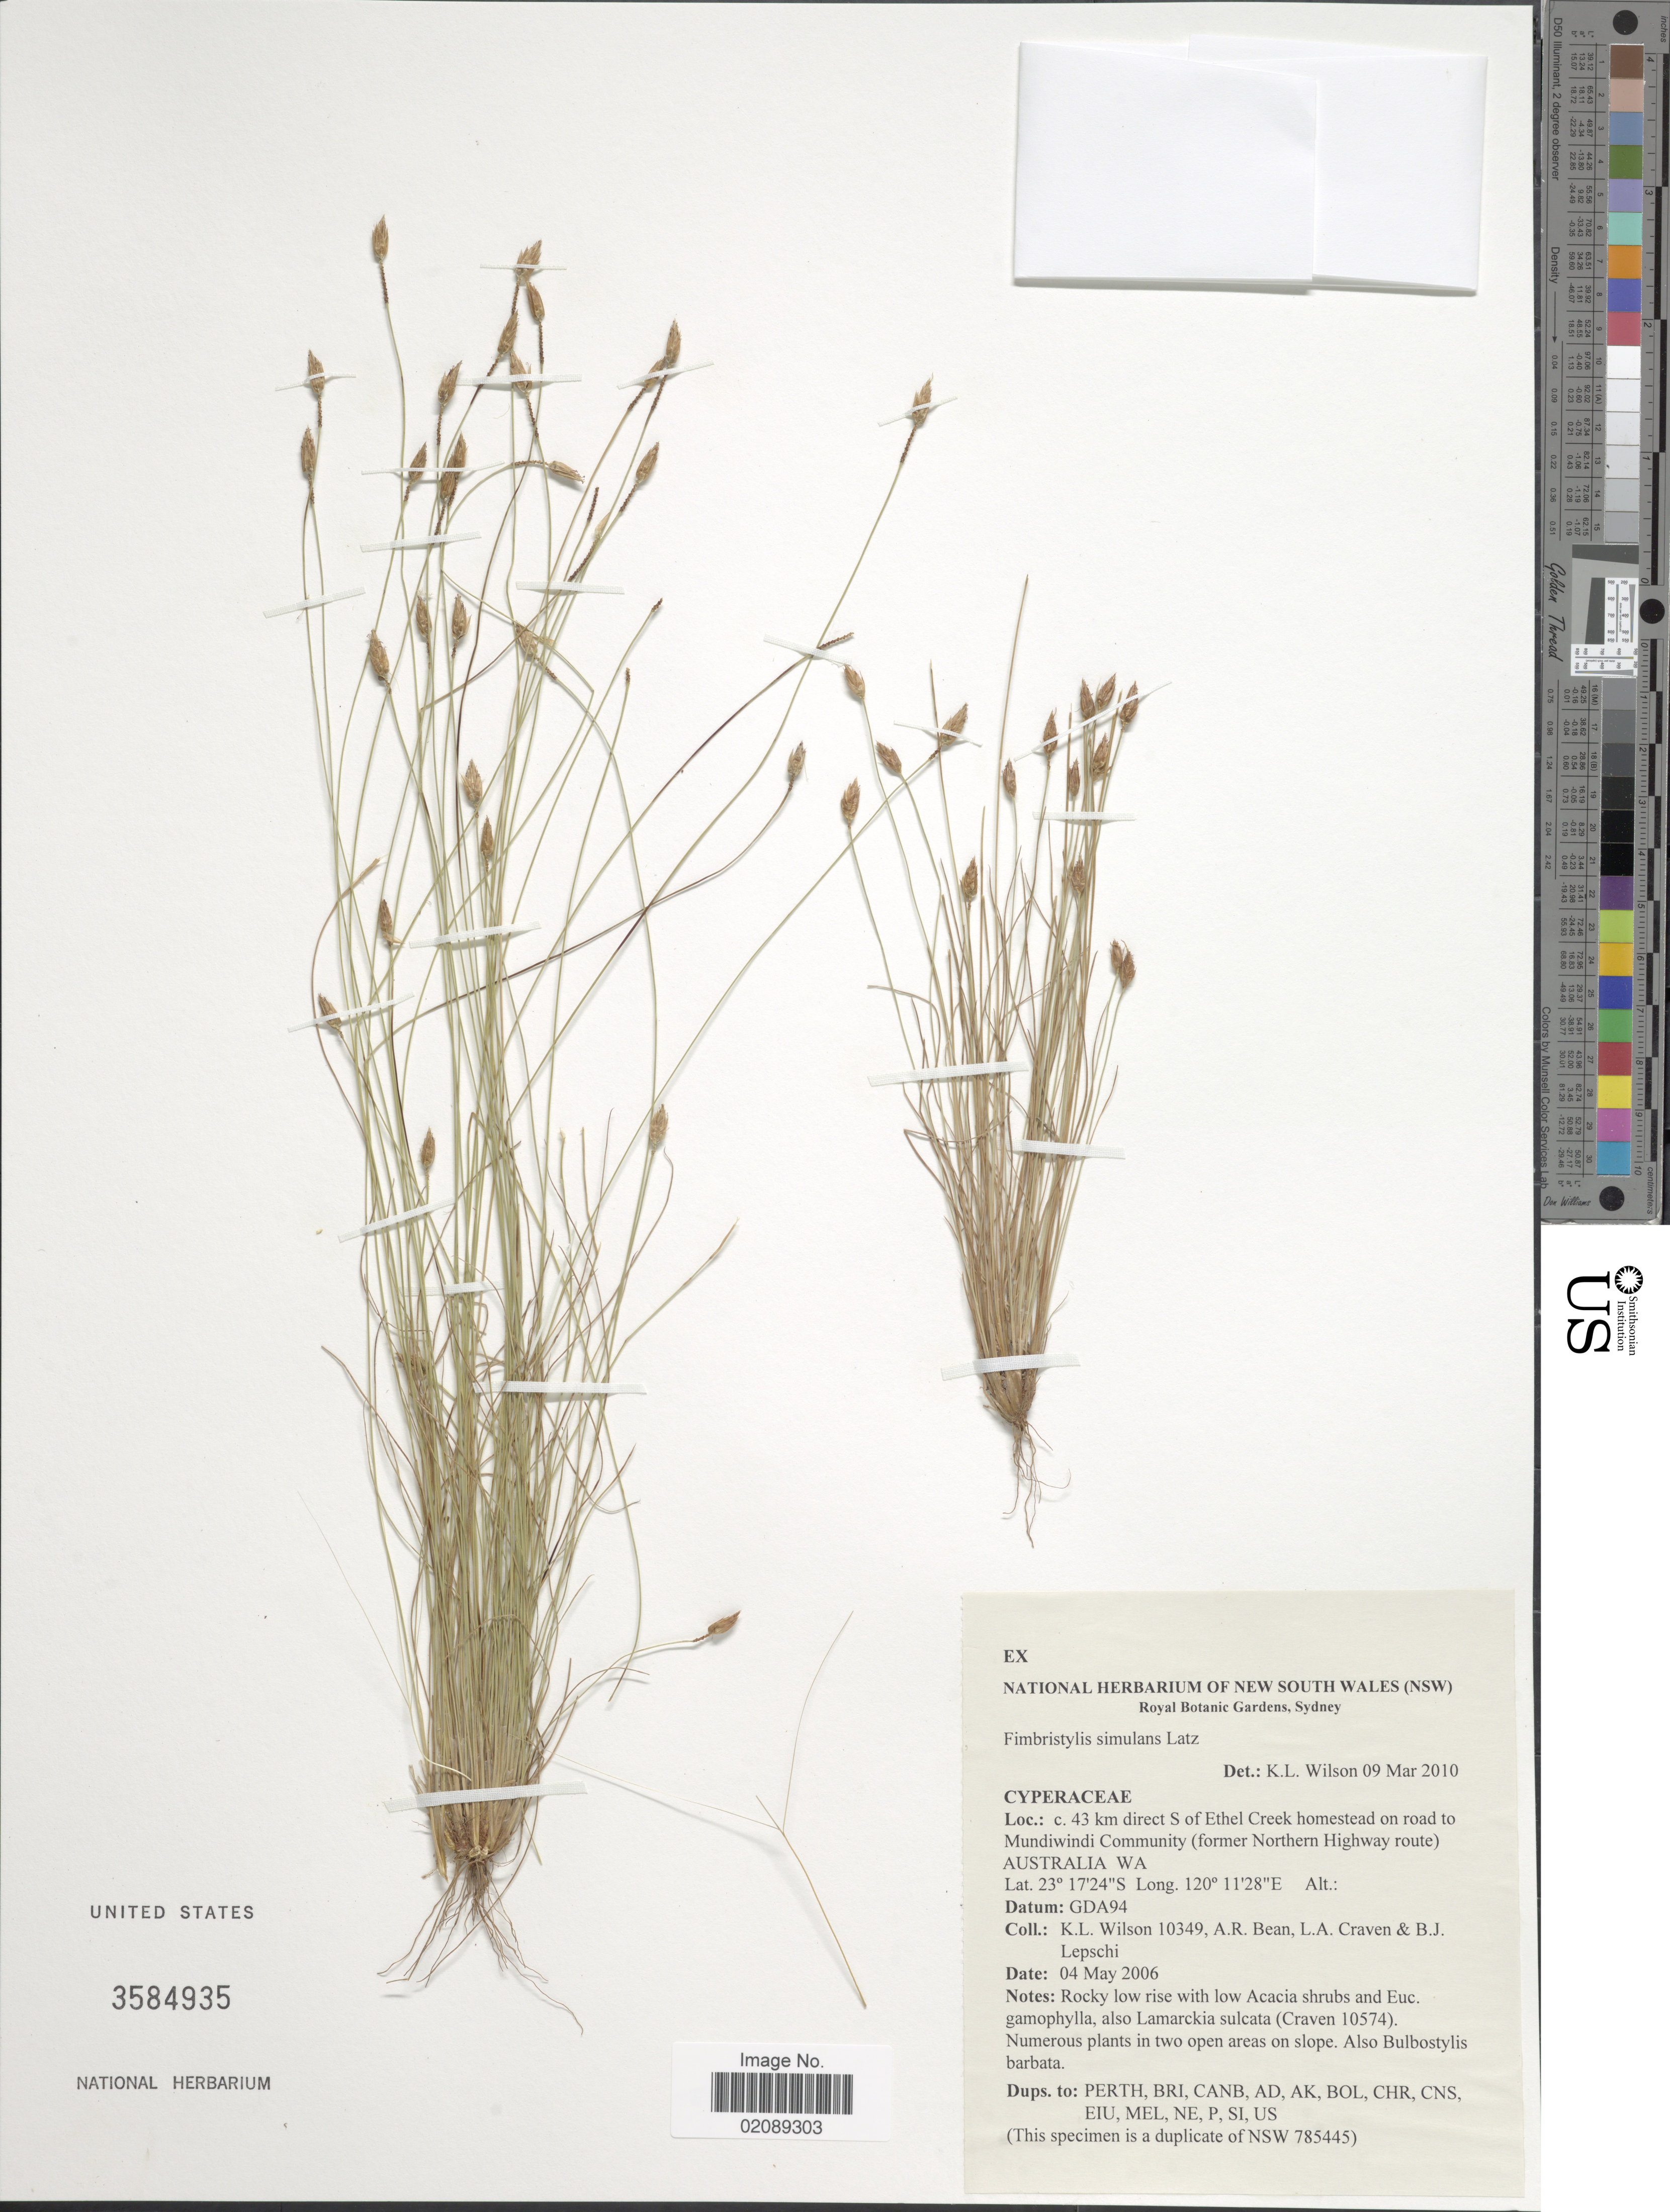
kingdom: Plantae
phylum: Tracheophyta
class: Liliopsida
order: Poales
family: Cyperaceae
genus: Fimbristylis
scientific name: Fimbristylis simulans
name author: Latz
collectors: K. L. Wilson, A. R. Bean, L. A. Craven & B. Lepschi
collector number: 10349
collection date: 2006-05-04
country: Australia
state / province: Western Australia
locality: C. 43 km direct S of Ethel Creek homestead on road to Mundiwindi Community (former Northern Highway route)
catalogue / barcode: US 3584935